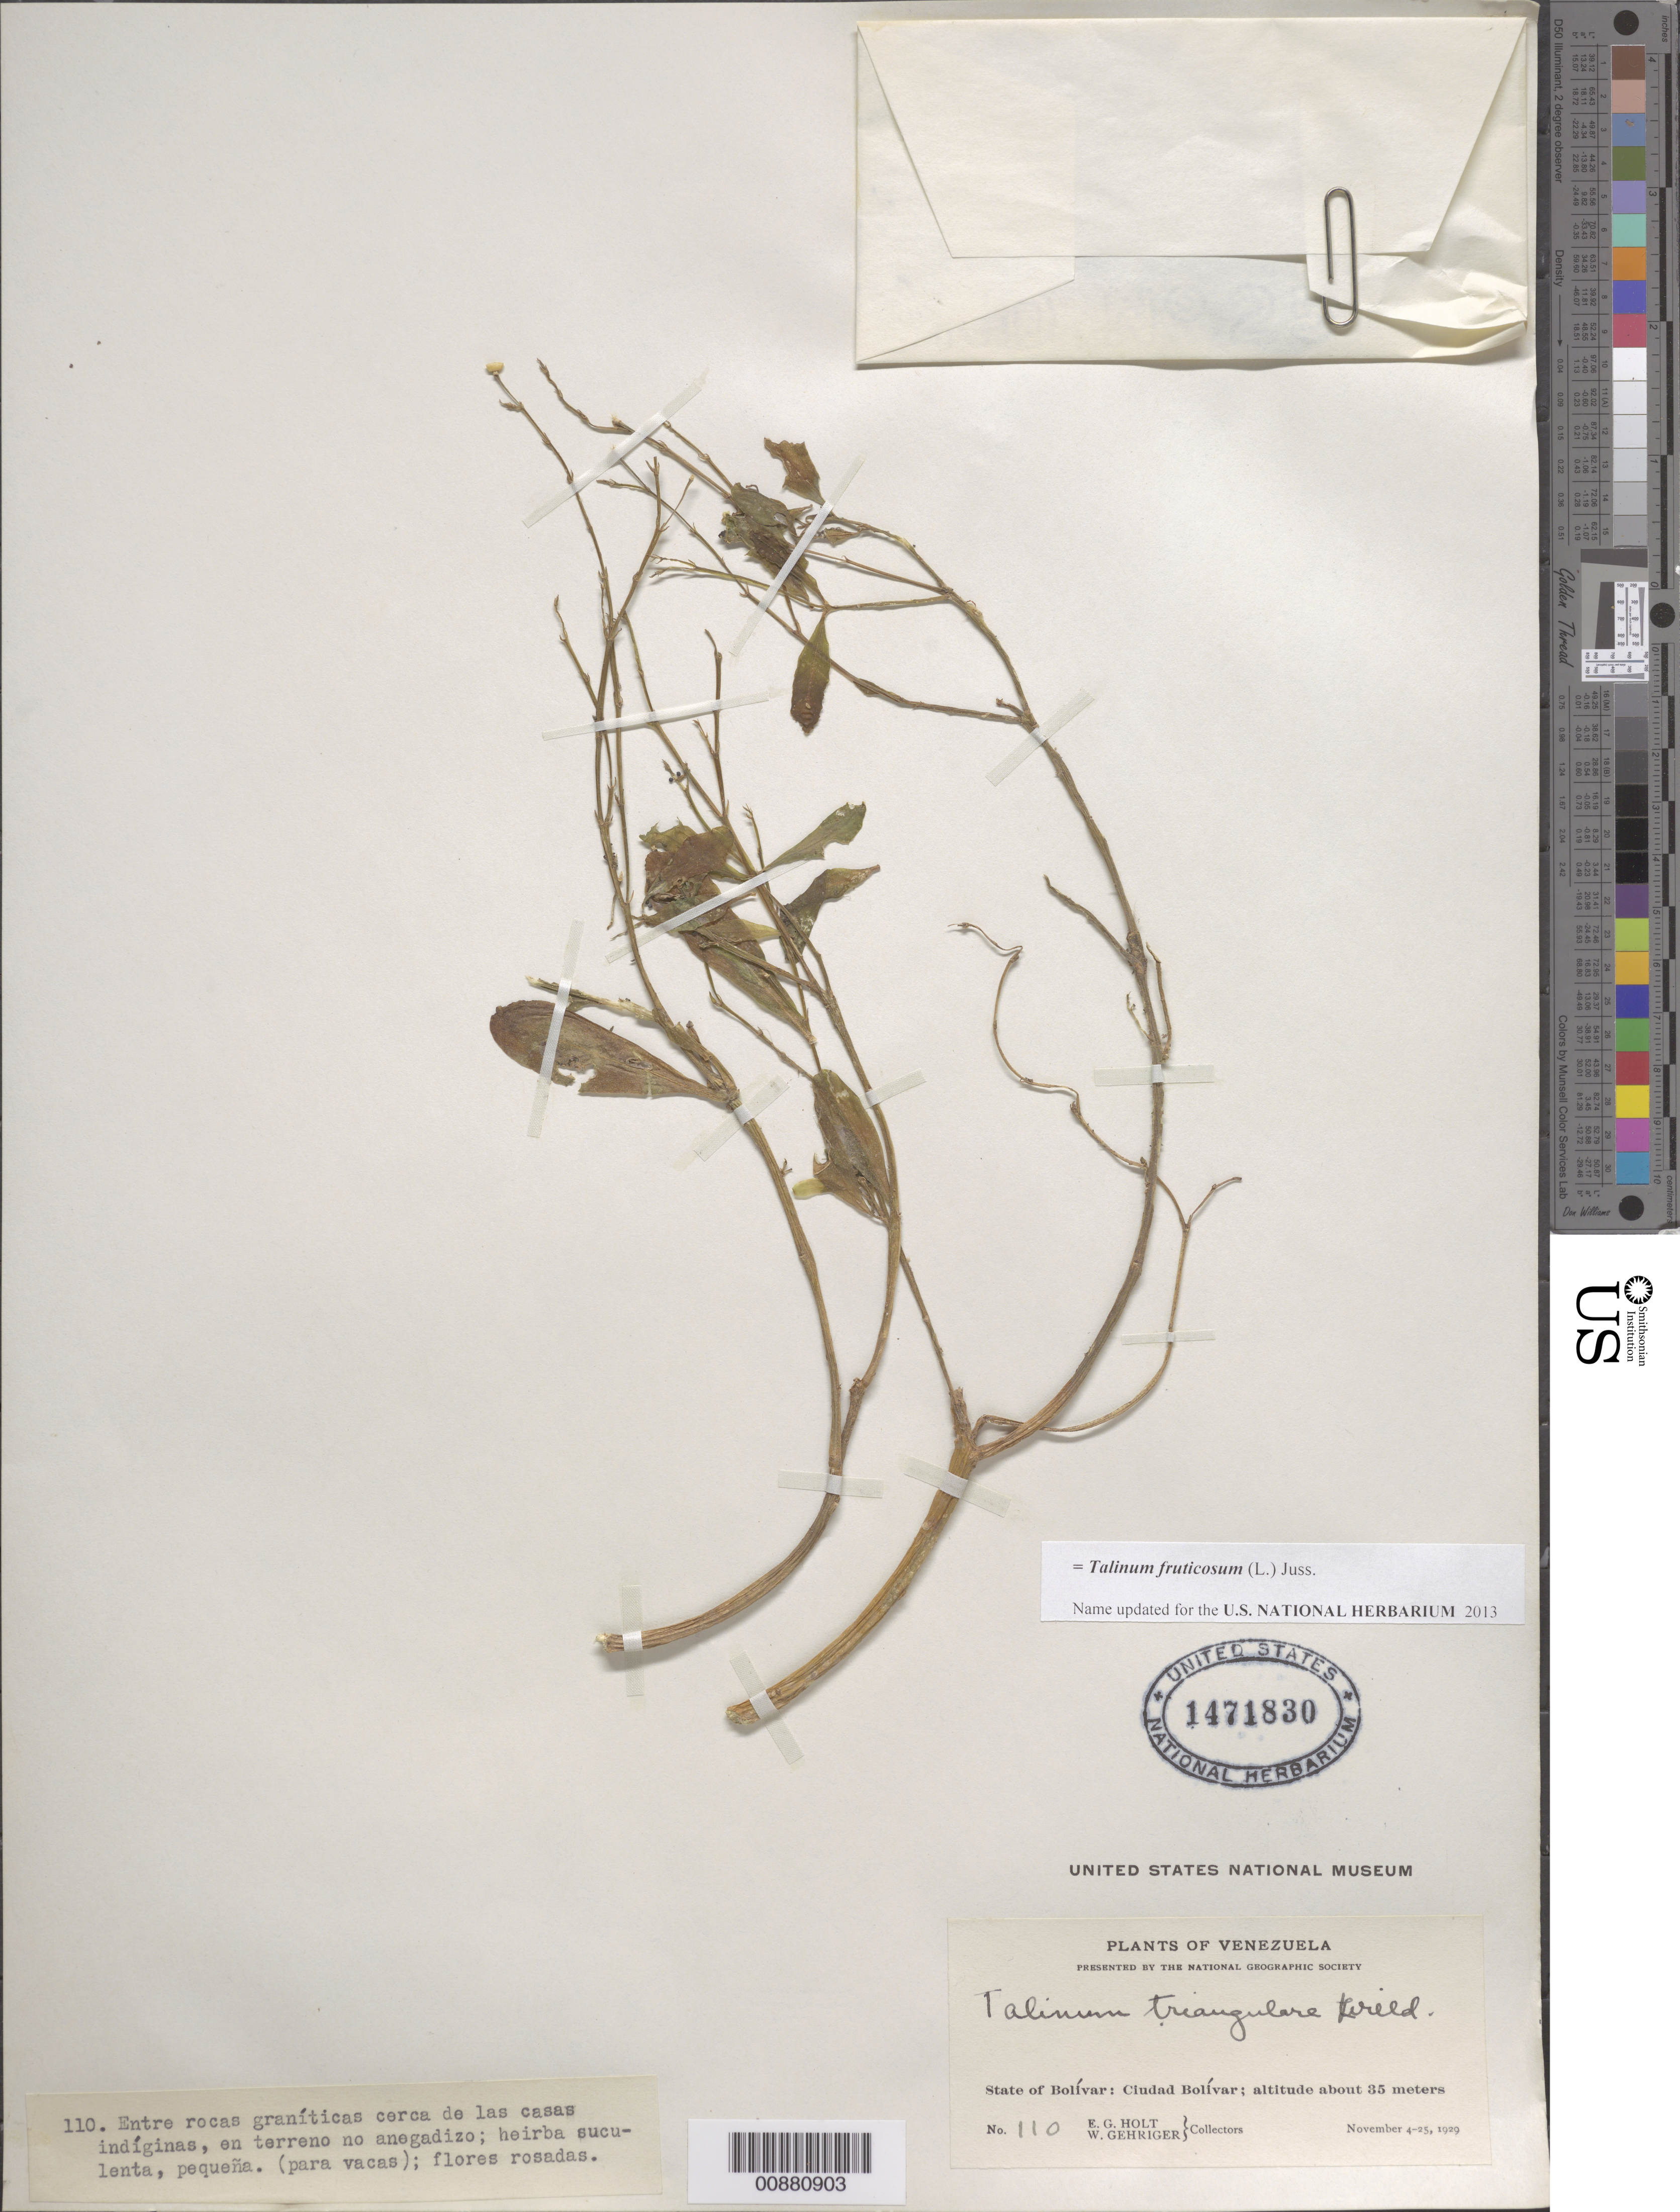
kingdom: Plantae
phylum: Tracheophyta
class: Magnoliopsida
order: Caryophyllales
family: Talinaceae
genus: Talinum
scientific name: Talinum triangulare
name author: (Jacq.) Willd.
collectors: E. Holt & W. Gehriger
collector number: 110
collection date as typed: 4-Nov-29 to 25-Nov-29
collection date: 1929-11-04/1929-11-25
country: Venezuela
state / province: Bolívar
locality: Ciudad Bolívar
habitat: Entre rocas graníticas cerca de las casas indigenas, en terreno no anegadizo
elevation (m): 35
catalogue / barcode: US 1471830